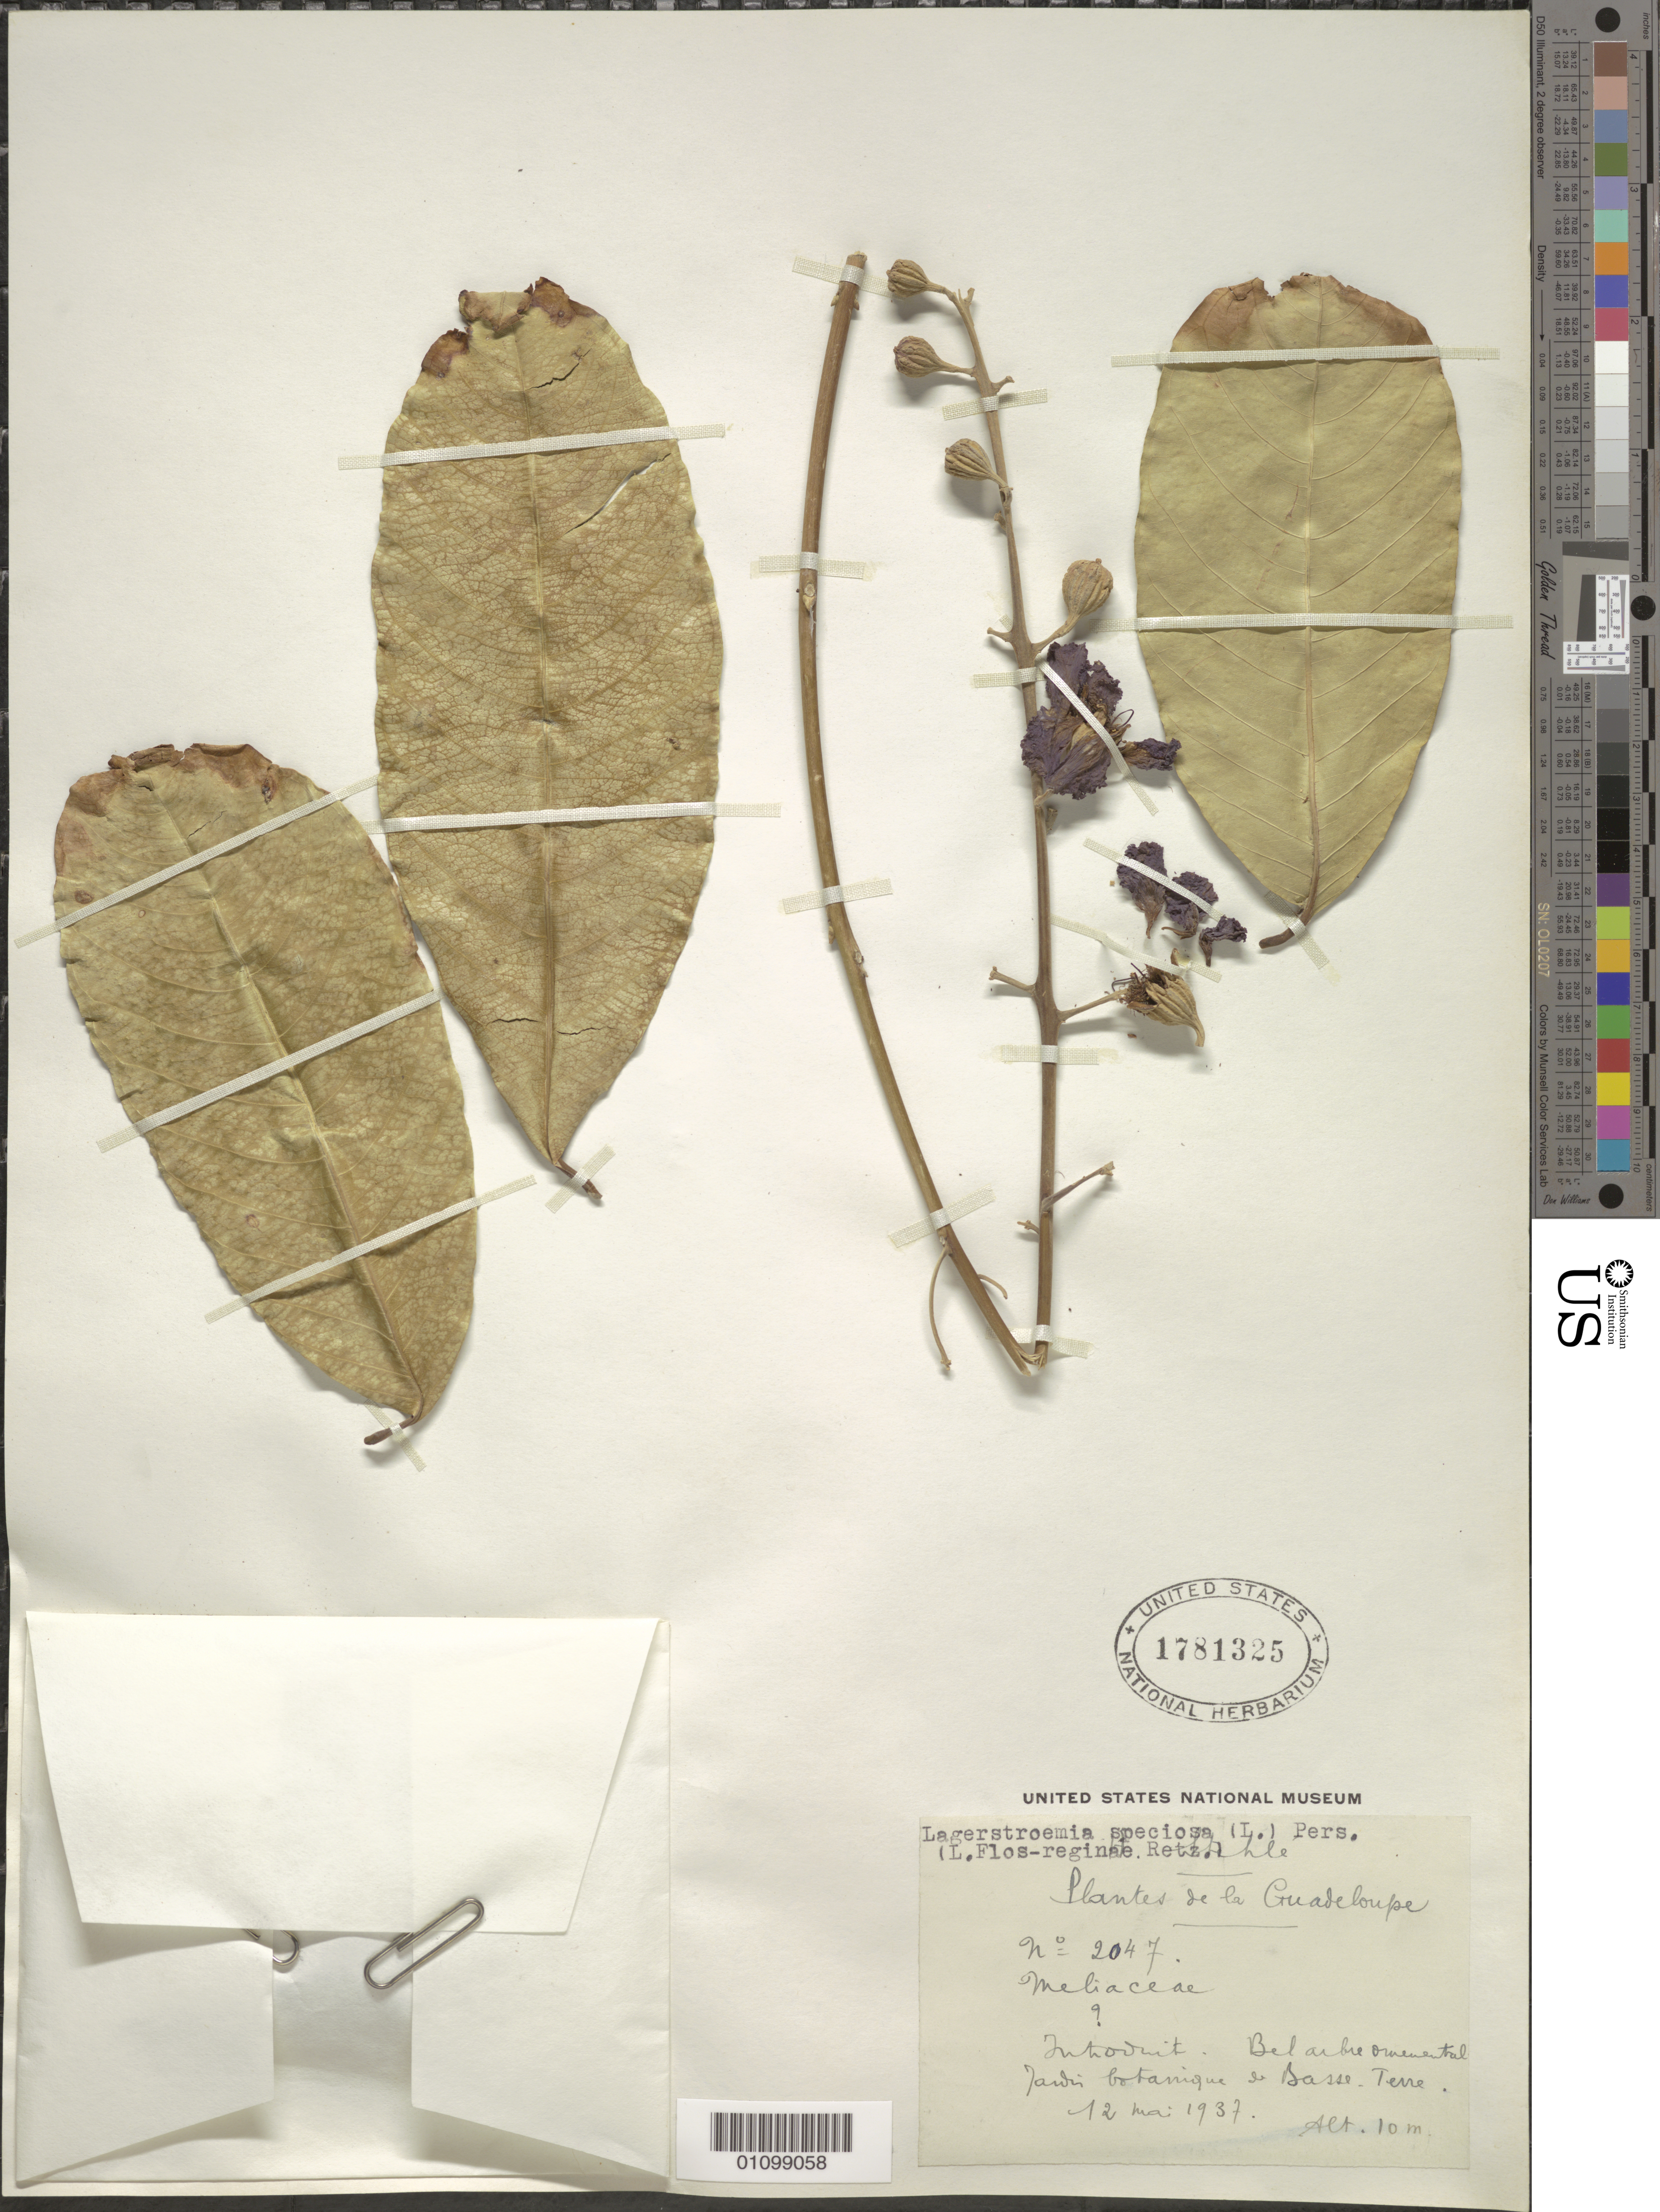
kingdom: Plantae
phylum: Tracheophyta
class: Magnoliopsida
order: Myrtales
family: Lythraceae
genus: Lagerstroemia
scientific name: Lagerstroemia speciosa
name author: (L.) Pers.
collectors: H. Stehlé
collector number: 2047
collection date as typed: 12 May 1937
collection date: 1937-05-12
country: Guadeloupe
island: Basse Terre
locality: Fardin botanique de Basse Terre.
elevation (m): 10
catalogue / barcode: US 1781325